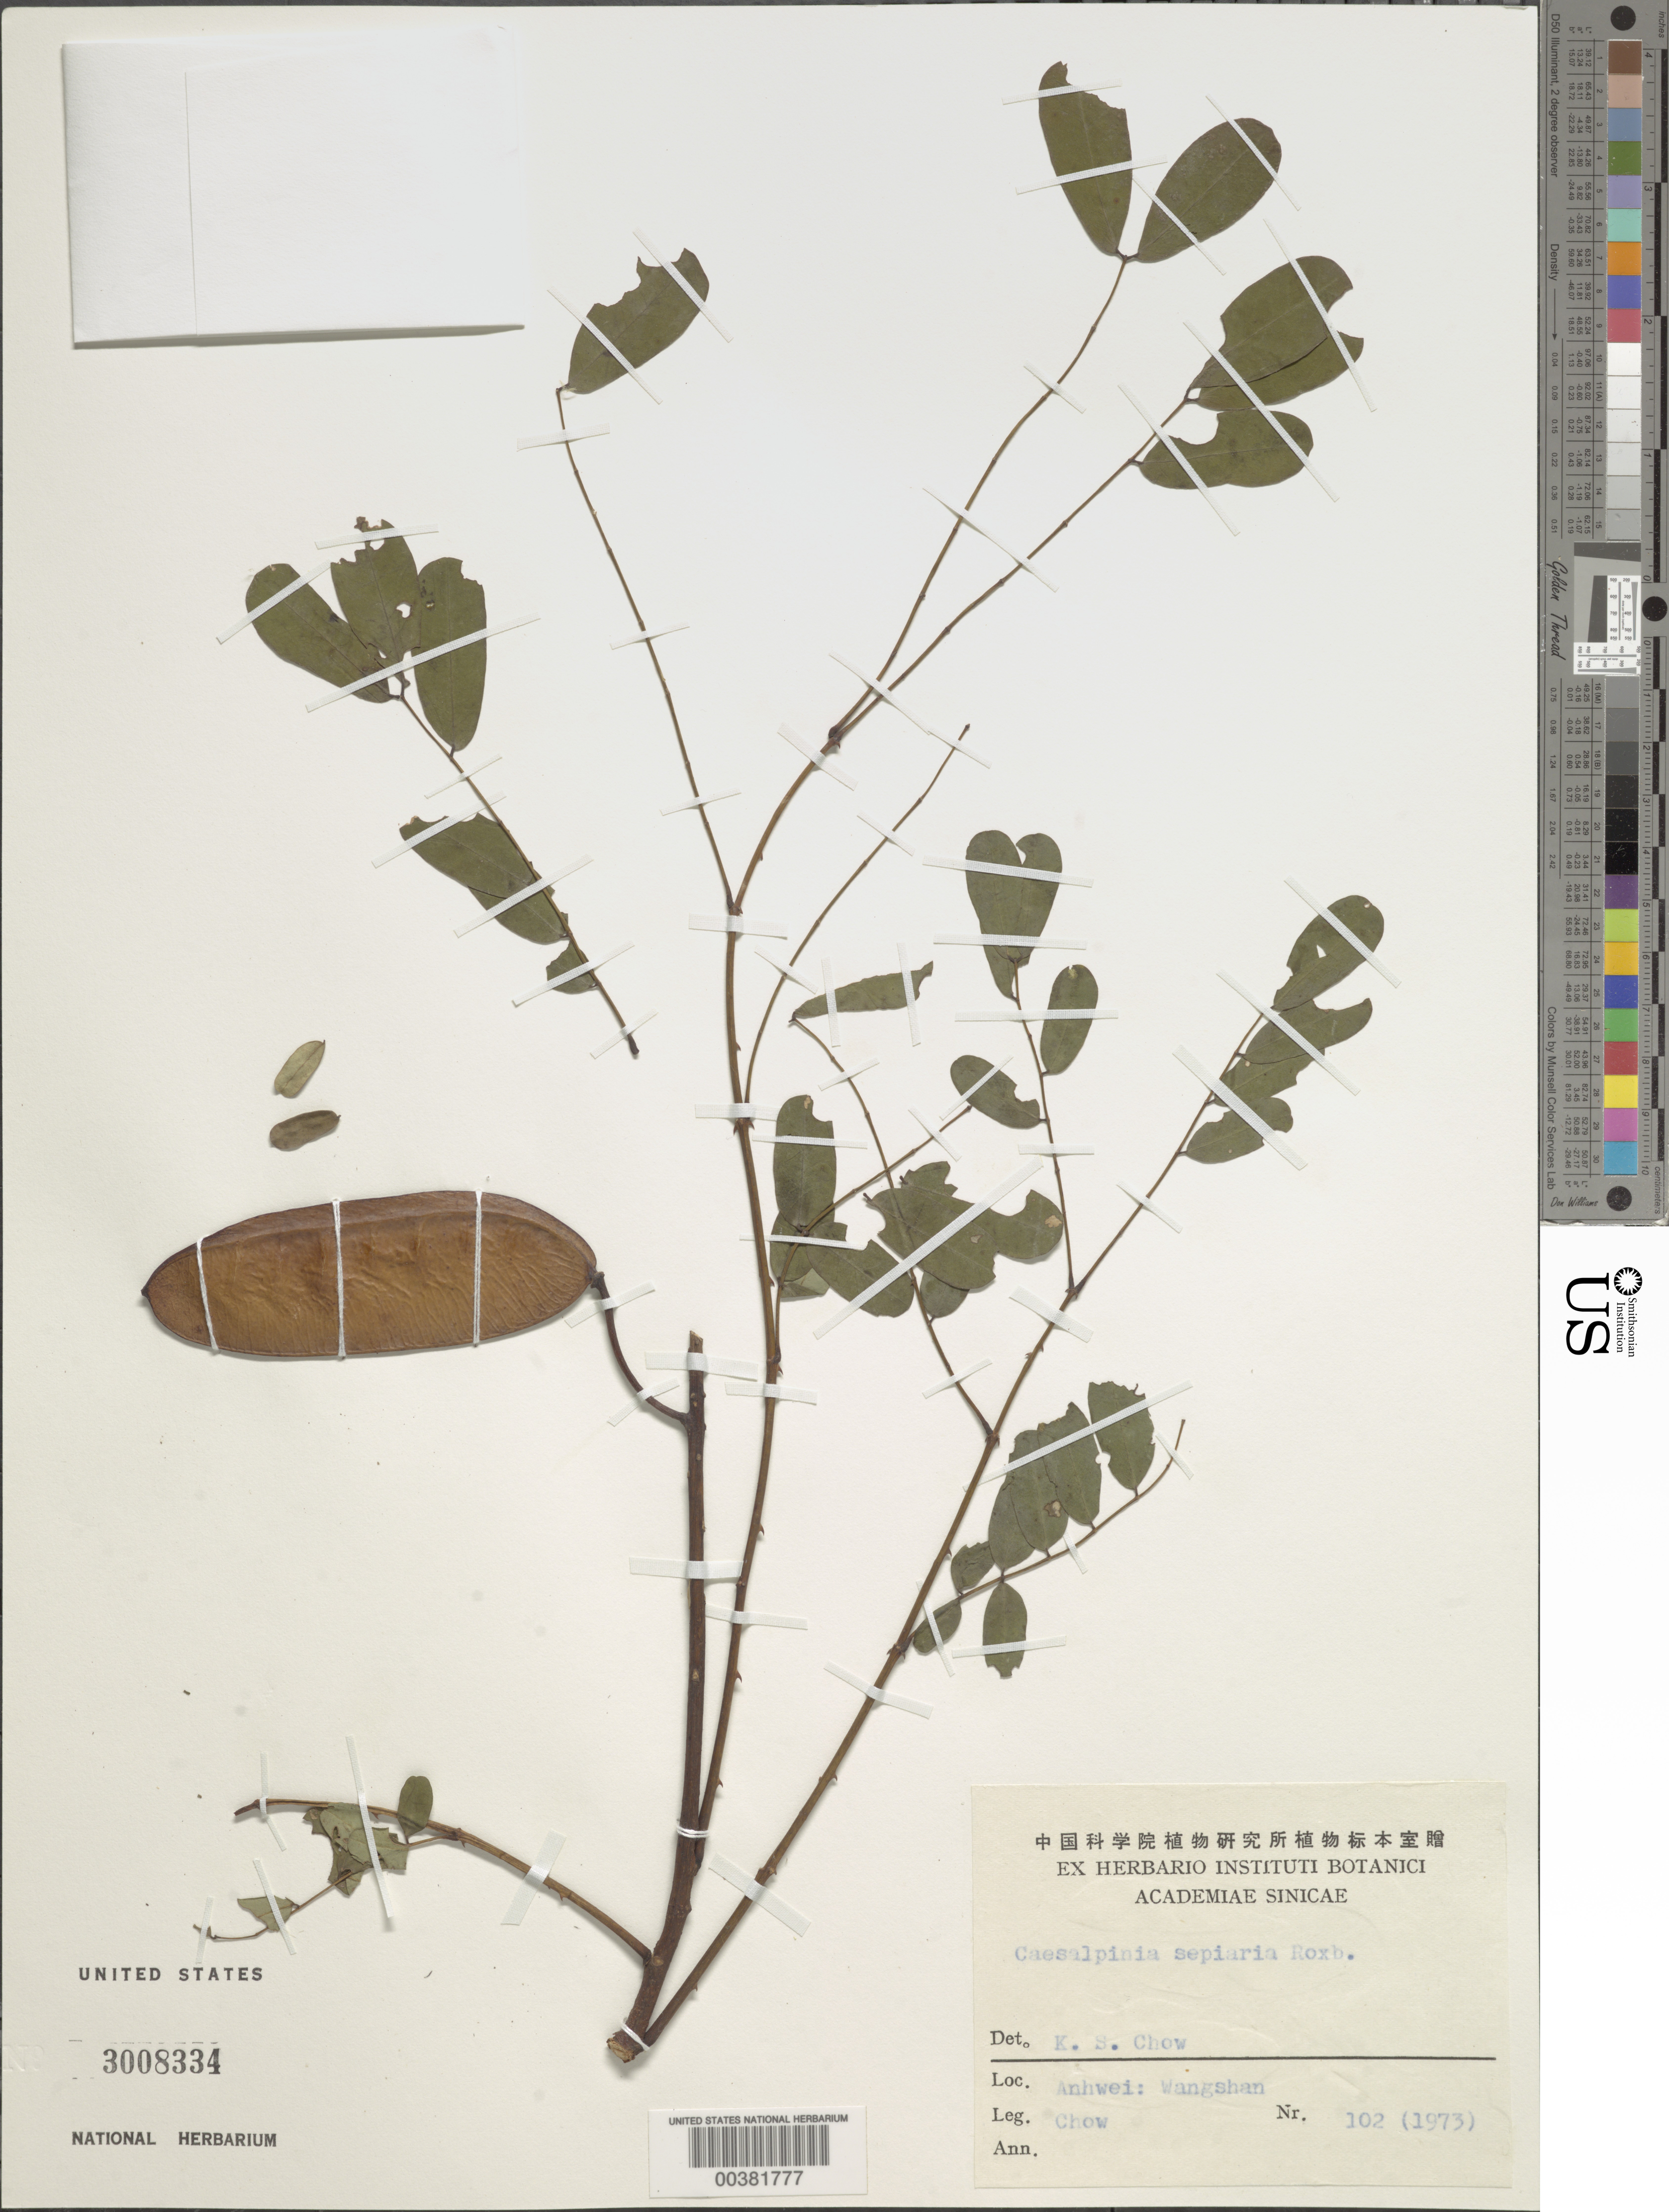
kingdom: Plantae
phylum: Tracheophyta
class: Magnoliopsida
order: Fabales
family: Fabaceae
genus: Biancaea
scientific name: Biancaea decapetala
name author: (Roth) O. Deg.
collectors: Chow, --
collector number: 102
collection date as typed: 1973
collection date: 1973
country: China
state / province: Anhui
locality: Wangshan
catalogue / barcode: US 3008334